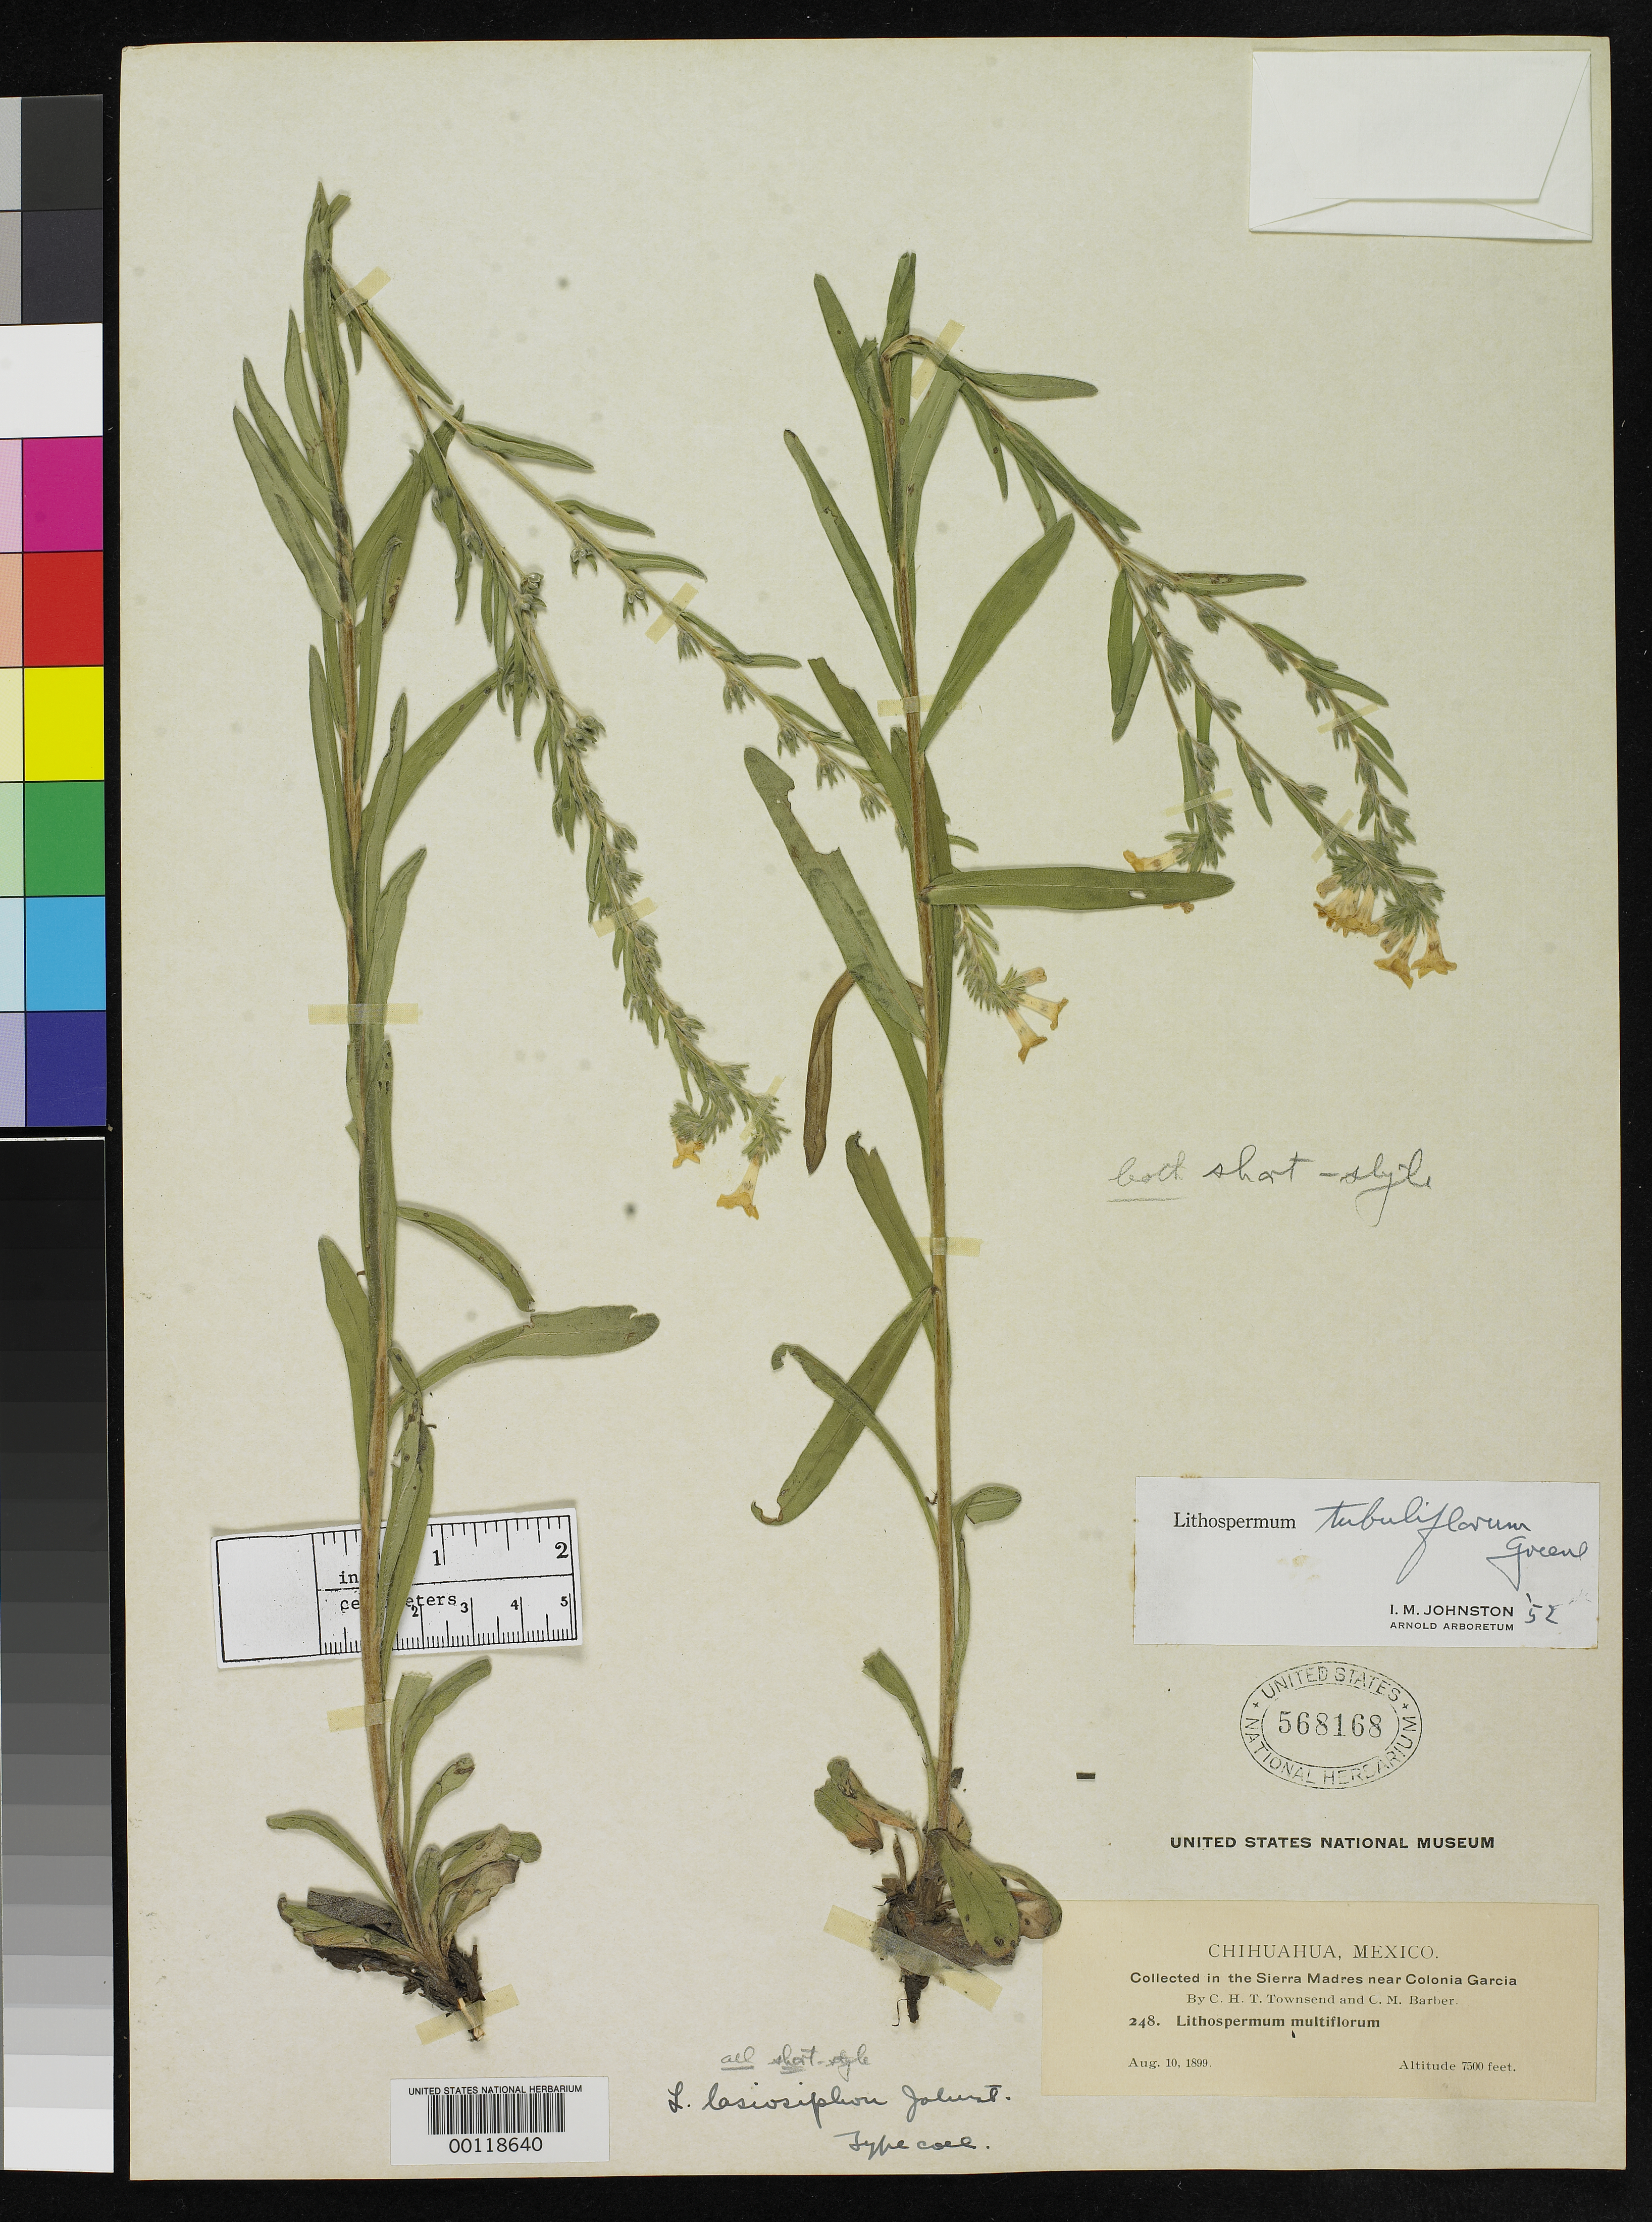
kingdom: Plantae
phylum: Tracheophyta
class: Magnoliopsida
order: Boraginales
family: Boraginaceae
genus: Lithospermum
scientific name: Lithospermum lasiosiphon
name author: I.M. Johnst.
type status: Isotype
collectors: C. H. T. Townsend & C. Barber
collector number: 248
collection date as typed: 10 Aug 1899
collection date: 1899-08-10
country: Mexico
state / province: Chihuahua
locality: Sierra Madres, near Colonia Garcia.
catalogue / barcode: US 568168